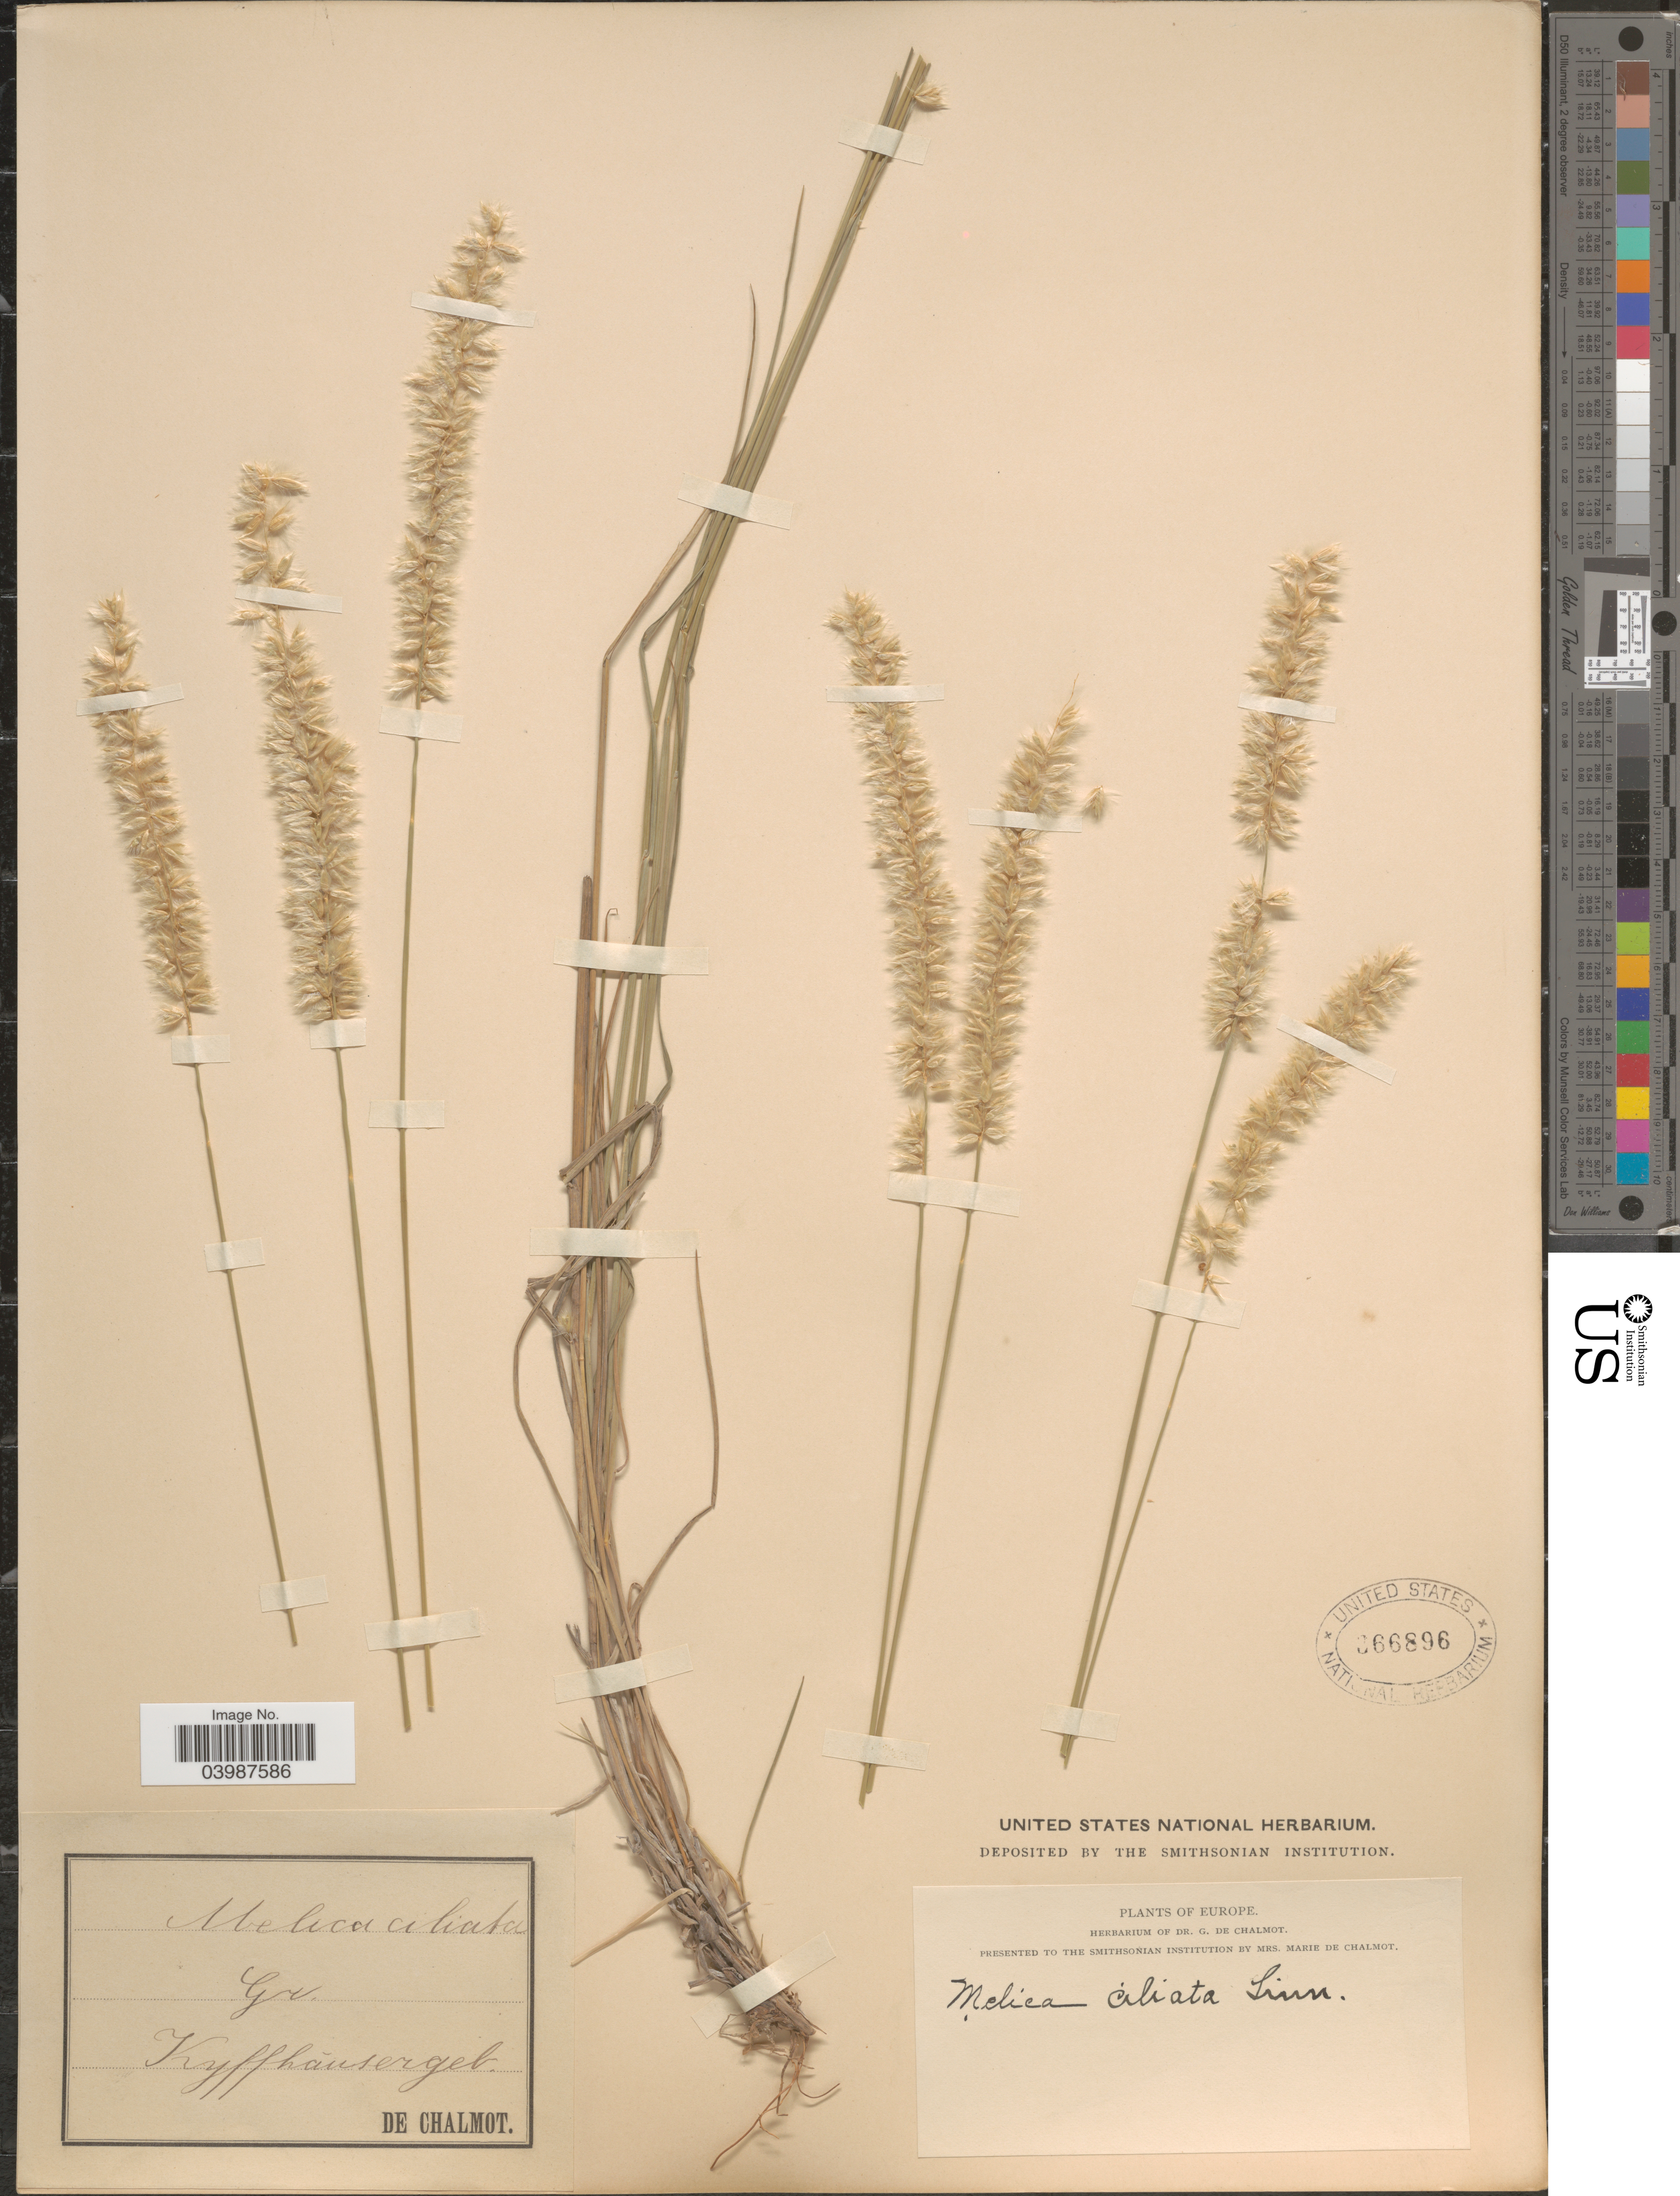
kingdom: Plantae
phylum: Tracheophyta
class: Liliopsida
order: Poales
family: Poaceae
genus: Melica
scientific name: Melica ciliata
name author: L.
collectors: G. de Chalmot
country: Germany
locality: Gr. Kyffhauser geb. Europe.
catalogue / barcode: US 366896